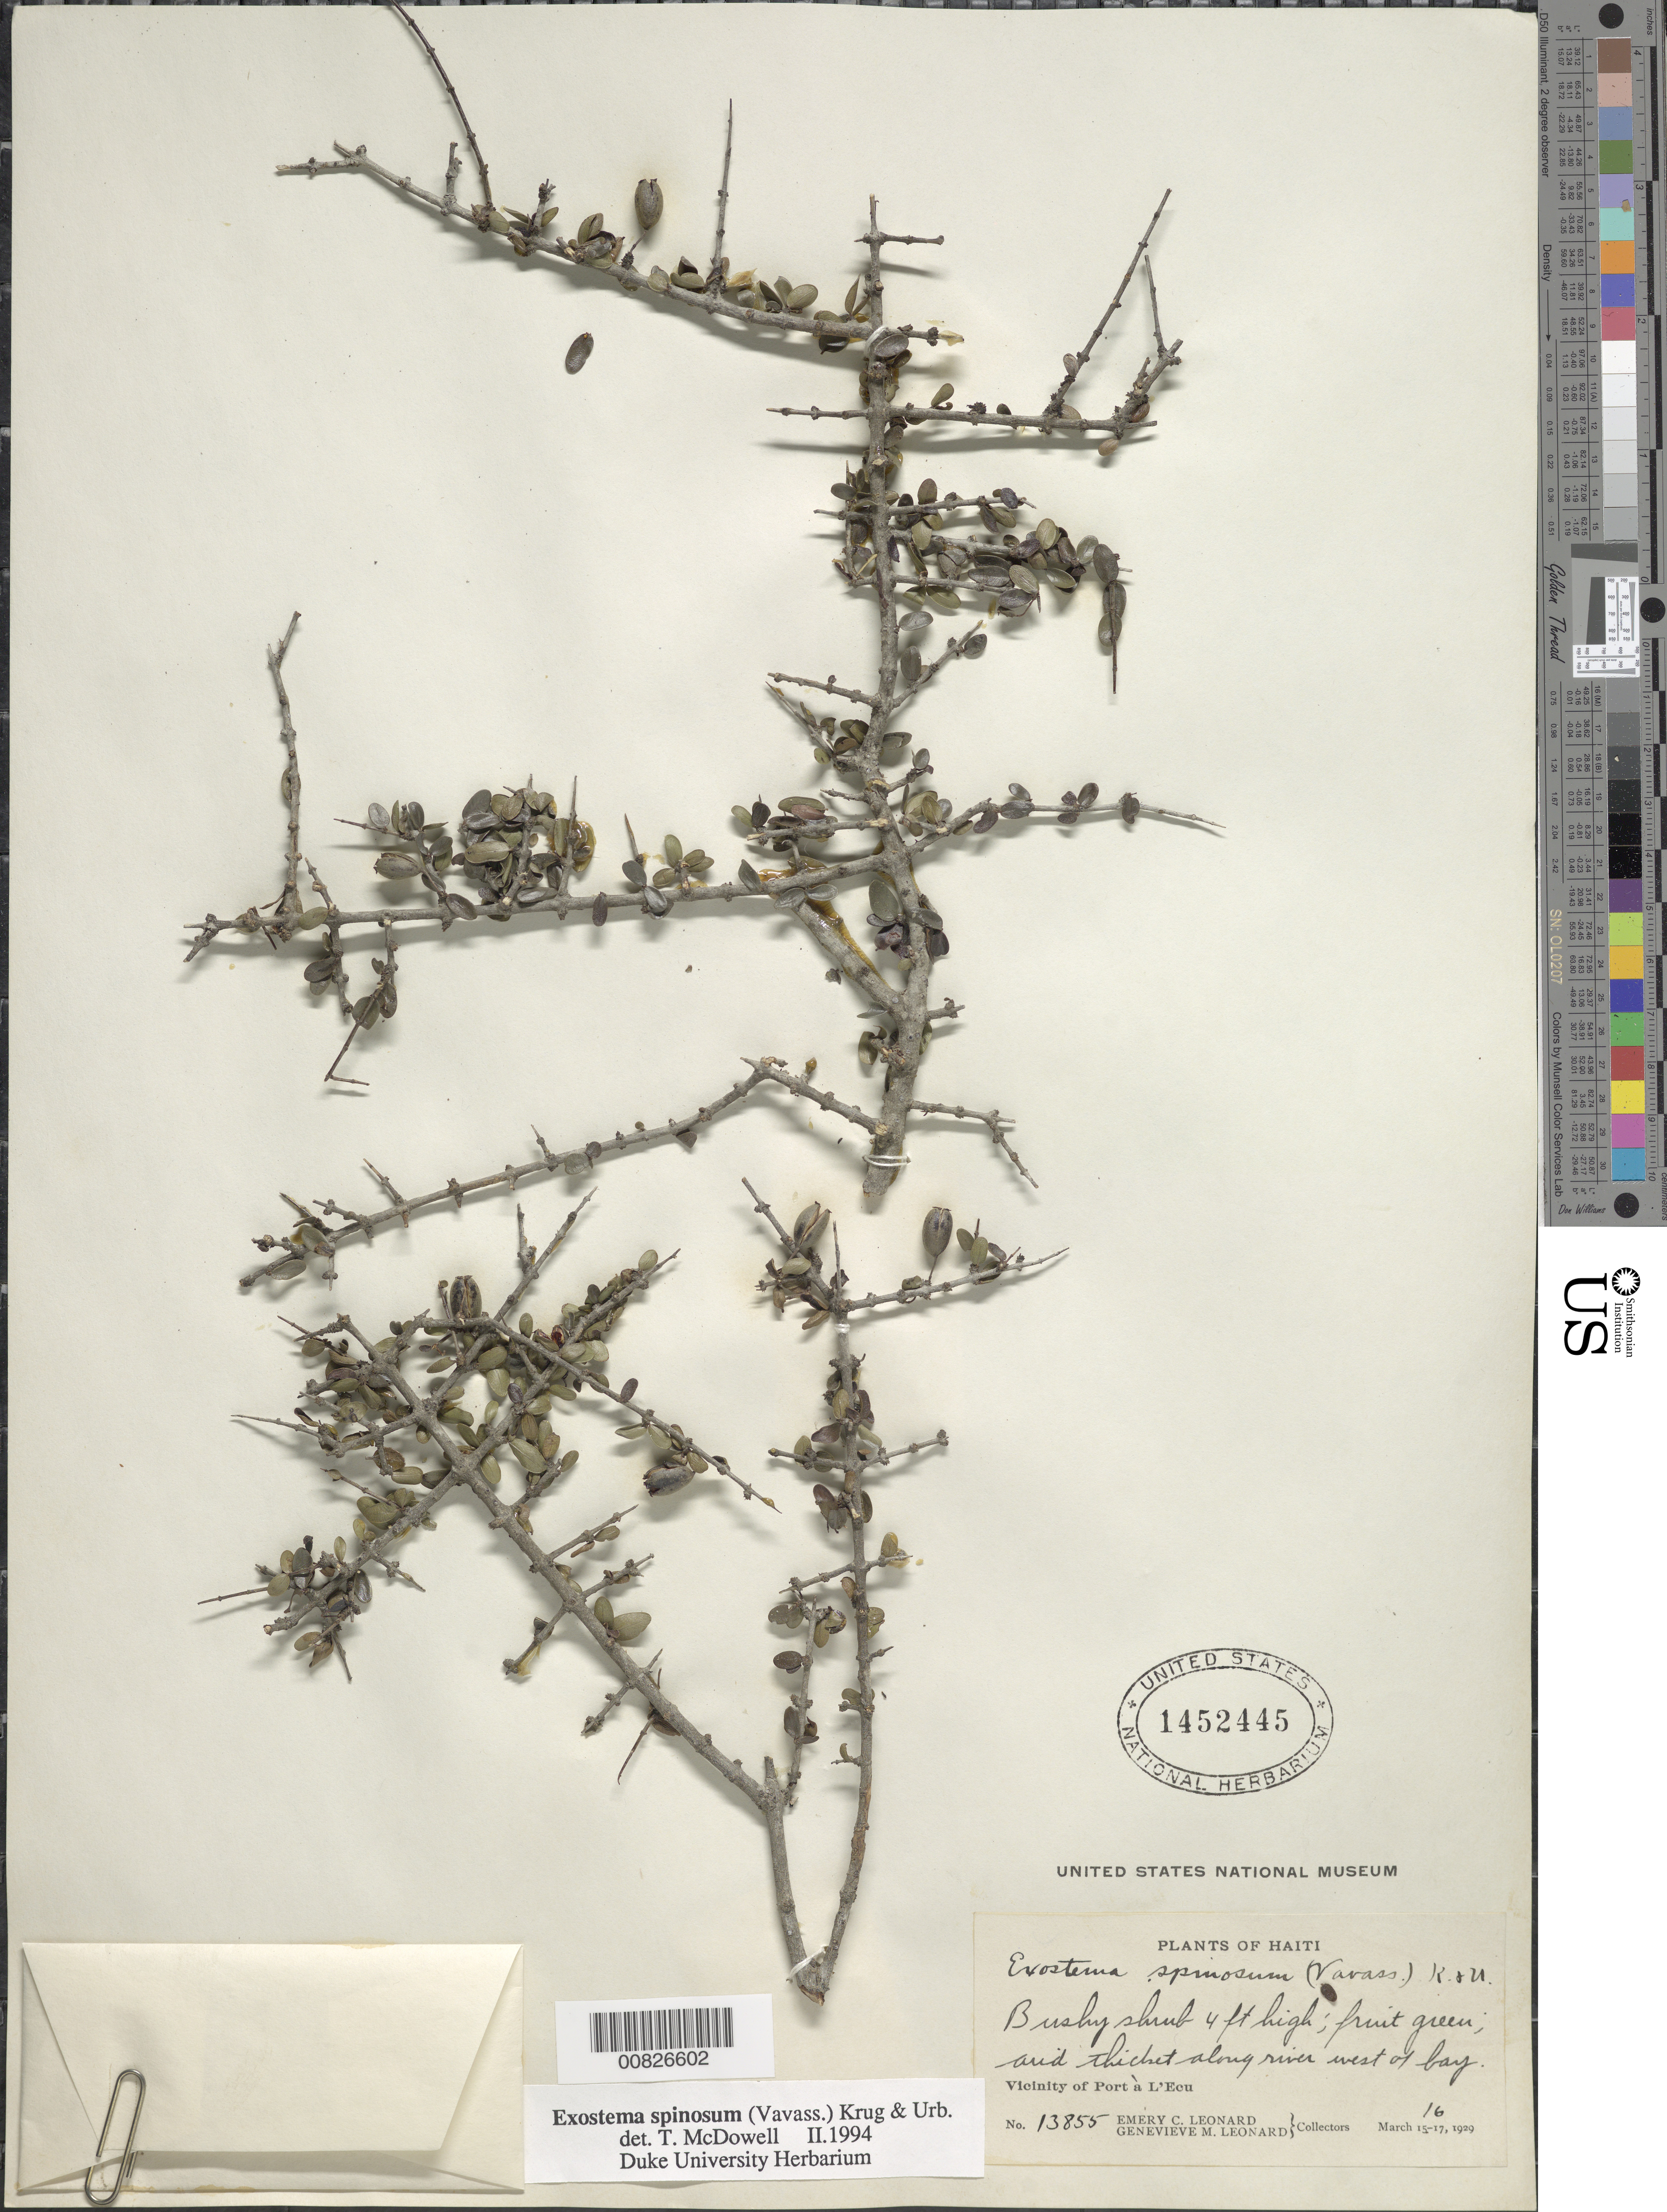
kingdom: Plantae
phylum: Tracheophyta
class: Magnoliopsida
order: Gentianales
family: Rubiaceae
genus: Exostema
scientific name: Exostema spinosum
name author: (Vavass.) Krug & Urb.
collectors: E. C. Leonard & G. M. Leonard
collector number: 13855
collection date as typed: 16 Mar 1929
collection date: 1929-03-16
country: Haiti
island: Hispaniola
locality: Vicinity of Port à L'Ecu, west of bay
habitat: Arid thicket along river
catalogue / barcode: US 1452445